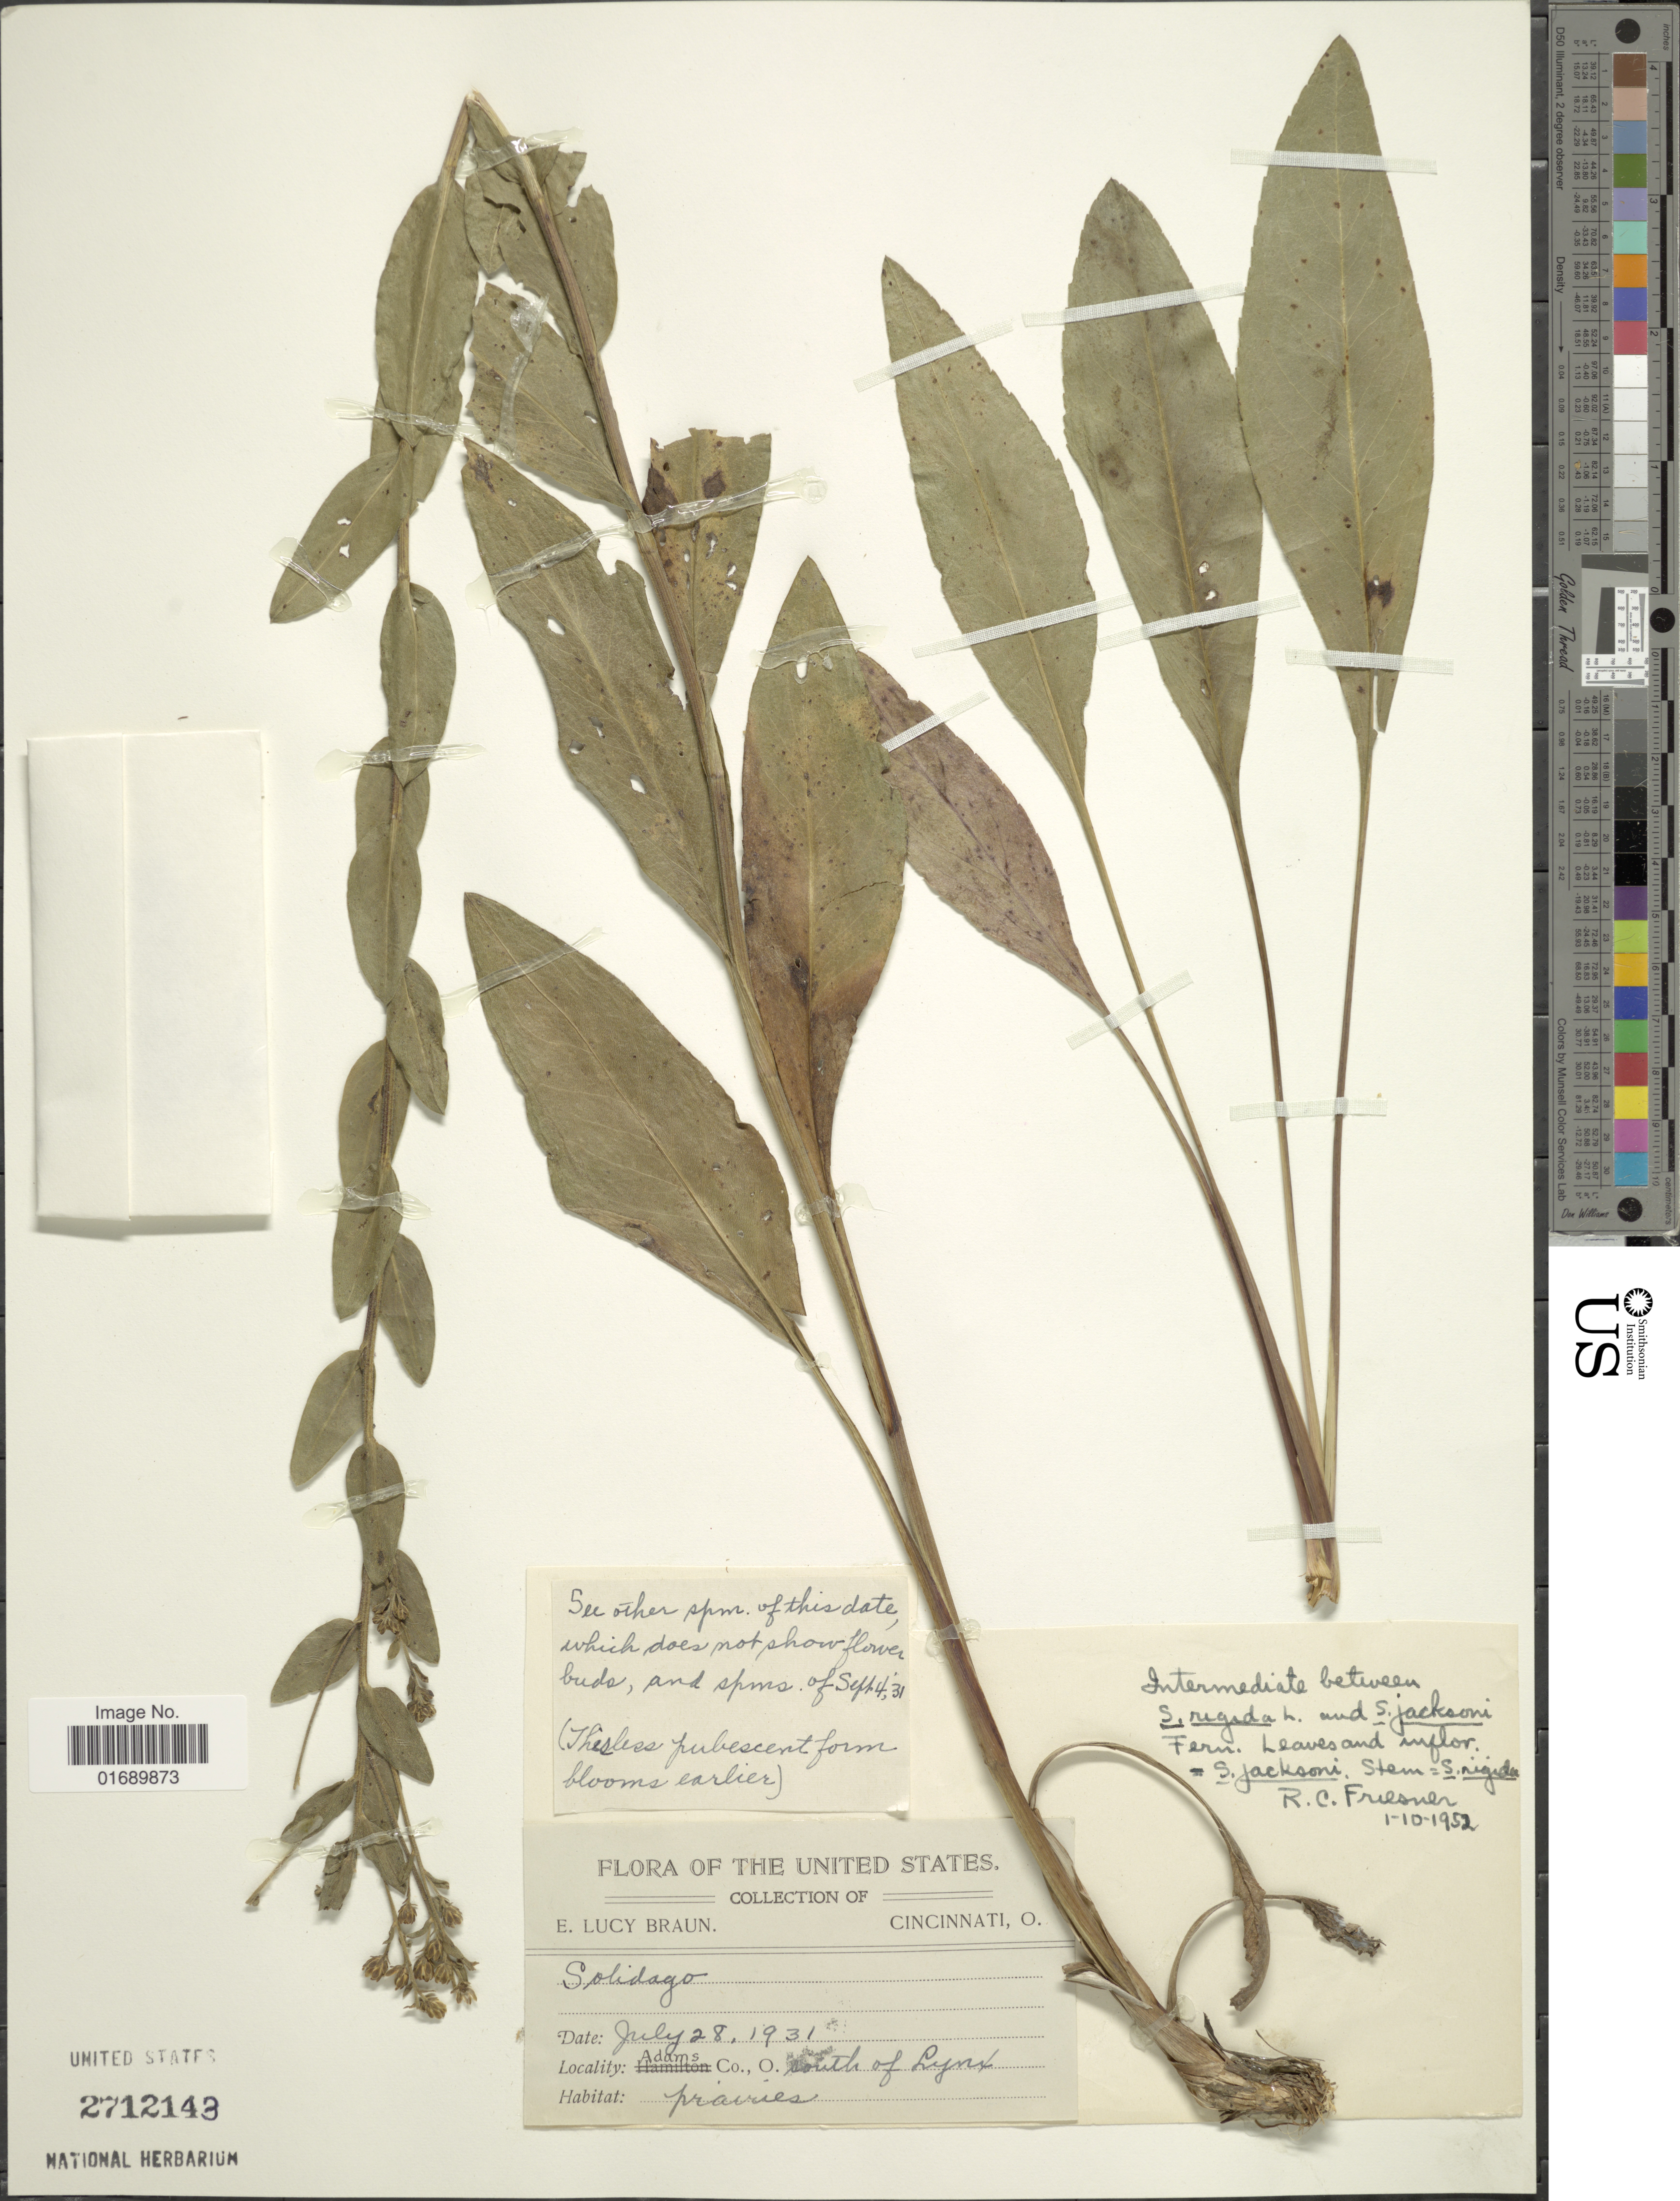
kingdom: Plantae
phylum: Tracheophyta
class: Magnoliopsida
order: Asterales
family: Asteraceae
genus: Solidago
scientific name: Solidago rigida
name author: L.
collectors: E. L. Braun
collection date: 1931-07-28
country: United States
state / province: Ohio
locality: Adams Co., south of Lynx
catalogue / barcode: US 2712143